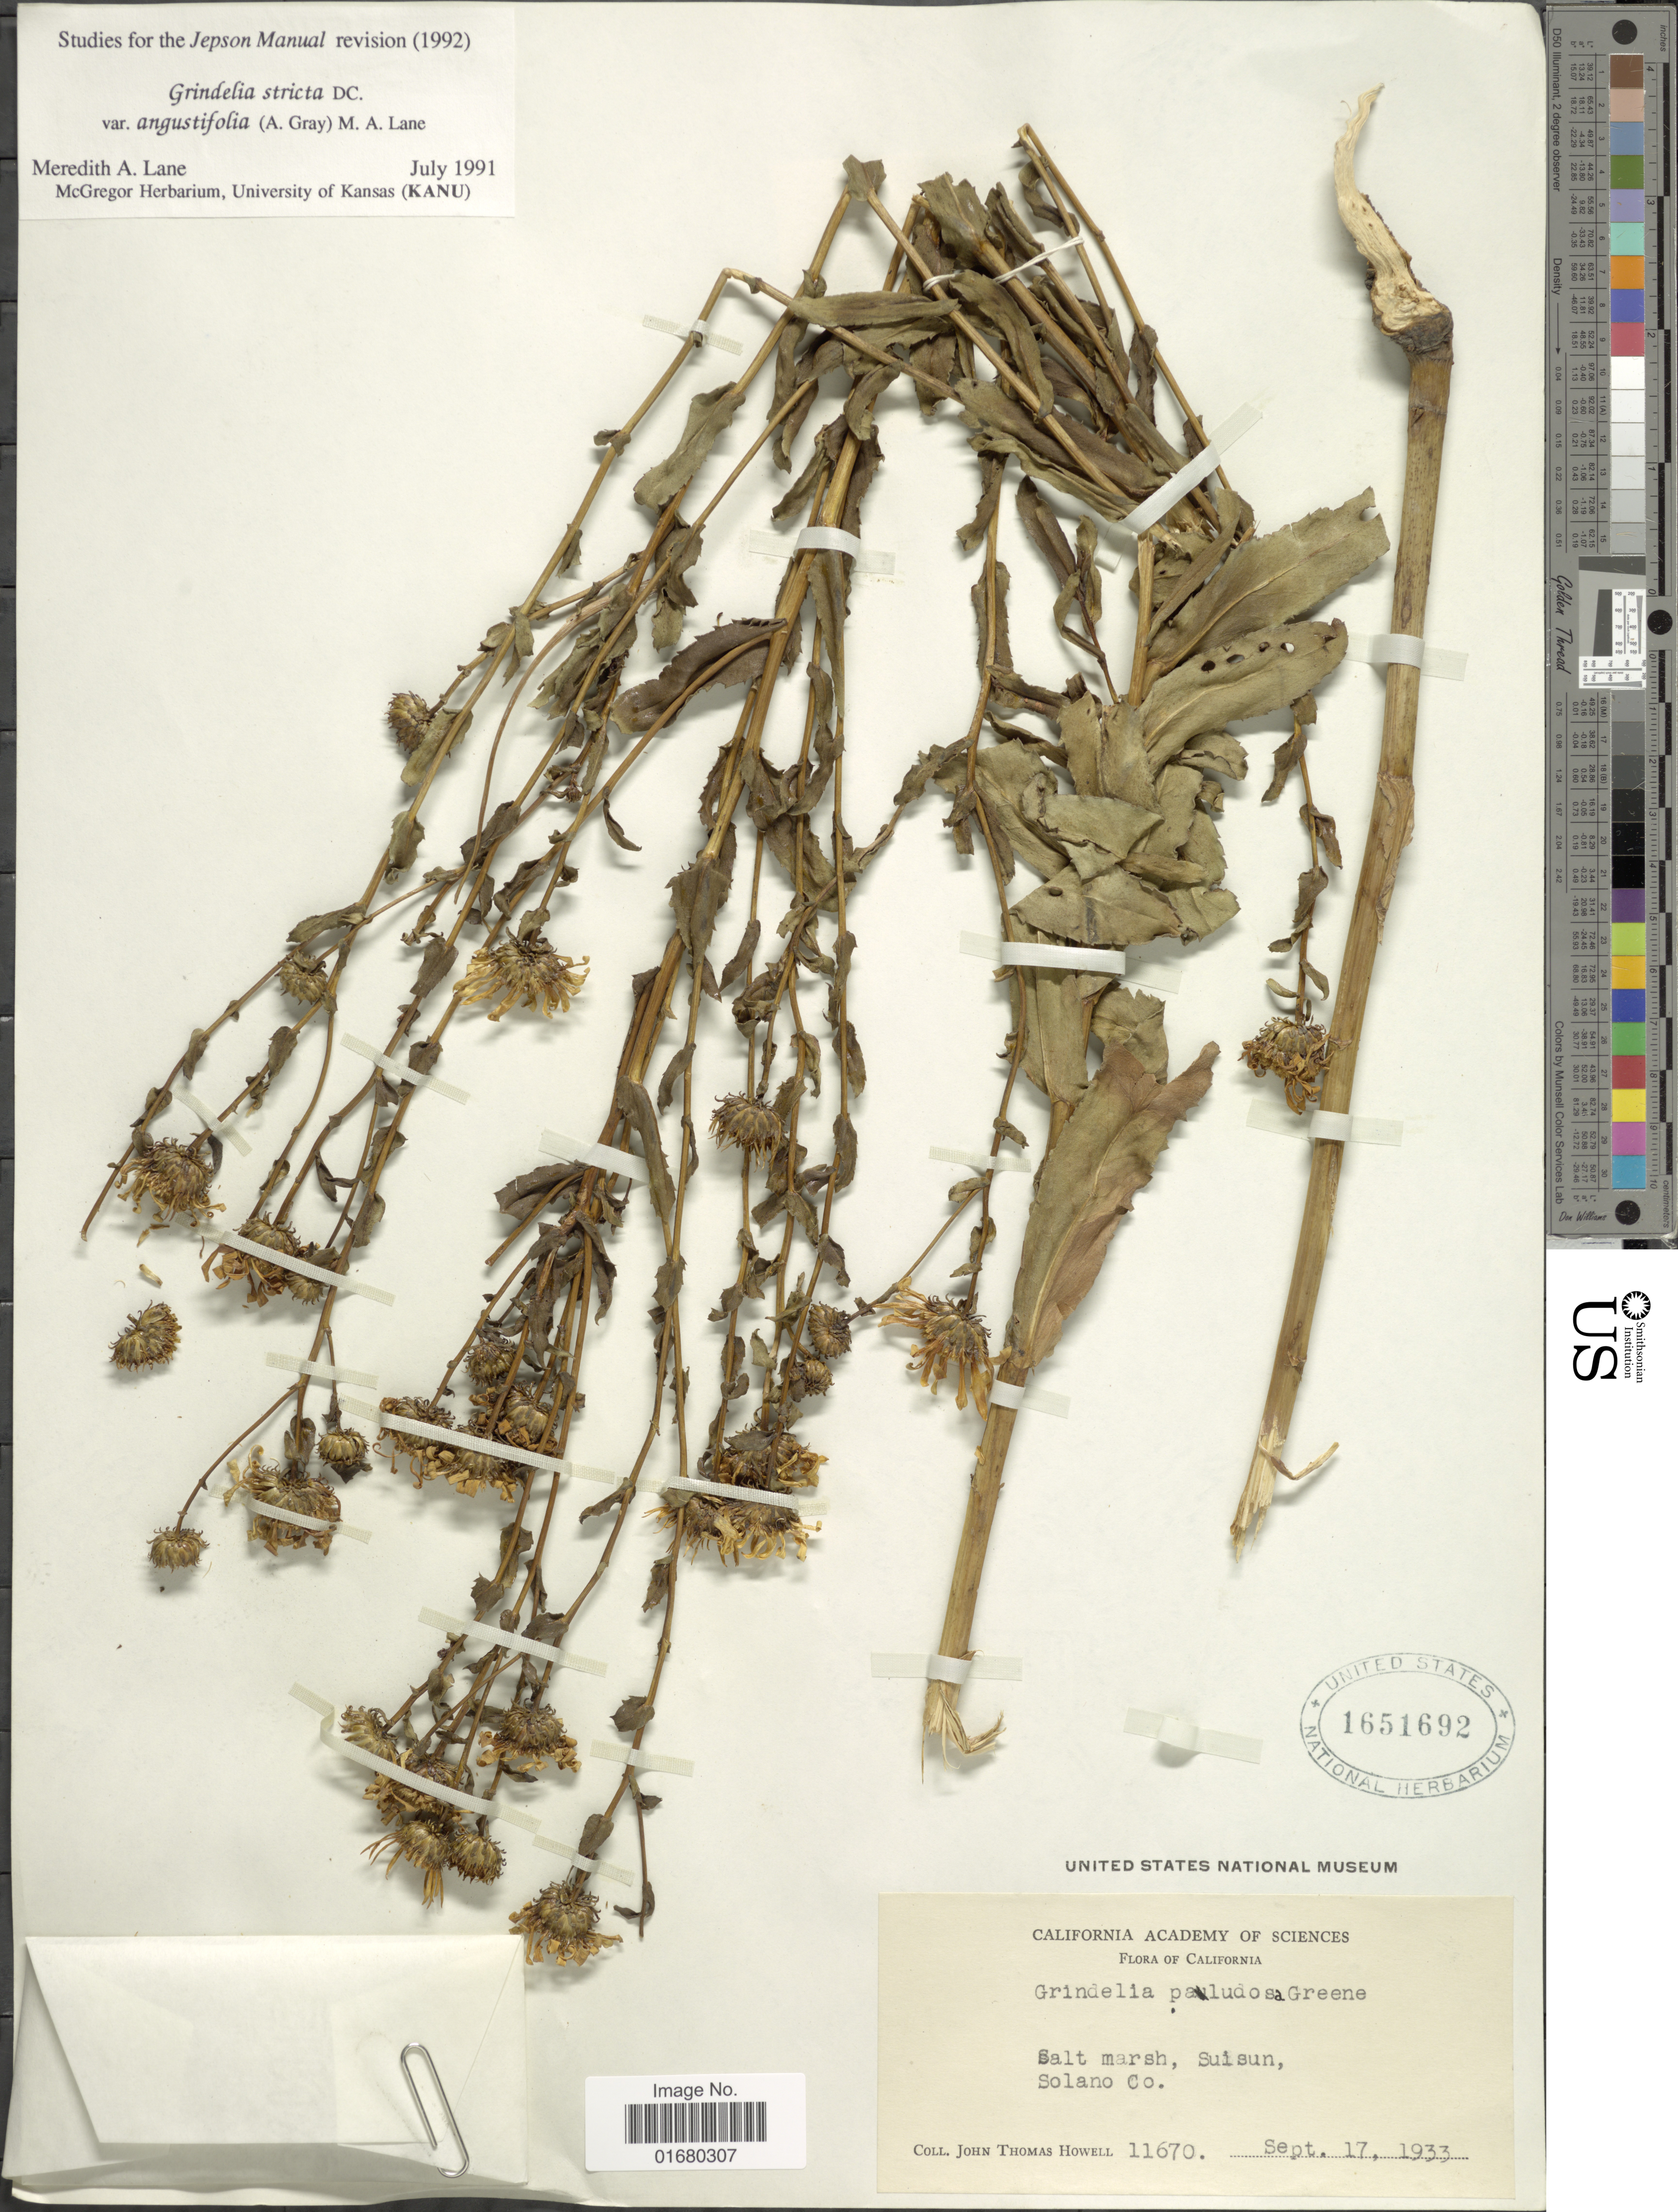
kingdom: Plantae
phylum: Tracheophyta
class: Magnoliopsida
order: Asterales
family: Asteraceae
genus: Grindelia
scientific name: Grindelia stricta var. angustifolia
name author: (A. Gray) M.A. Lane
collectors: J. T. Howell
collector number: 11670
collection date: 1933-09-17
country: United States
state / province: California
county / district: Sonoma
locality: Salt marsh, Suisun, Sonoma Co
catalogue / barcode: US 1651692